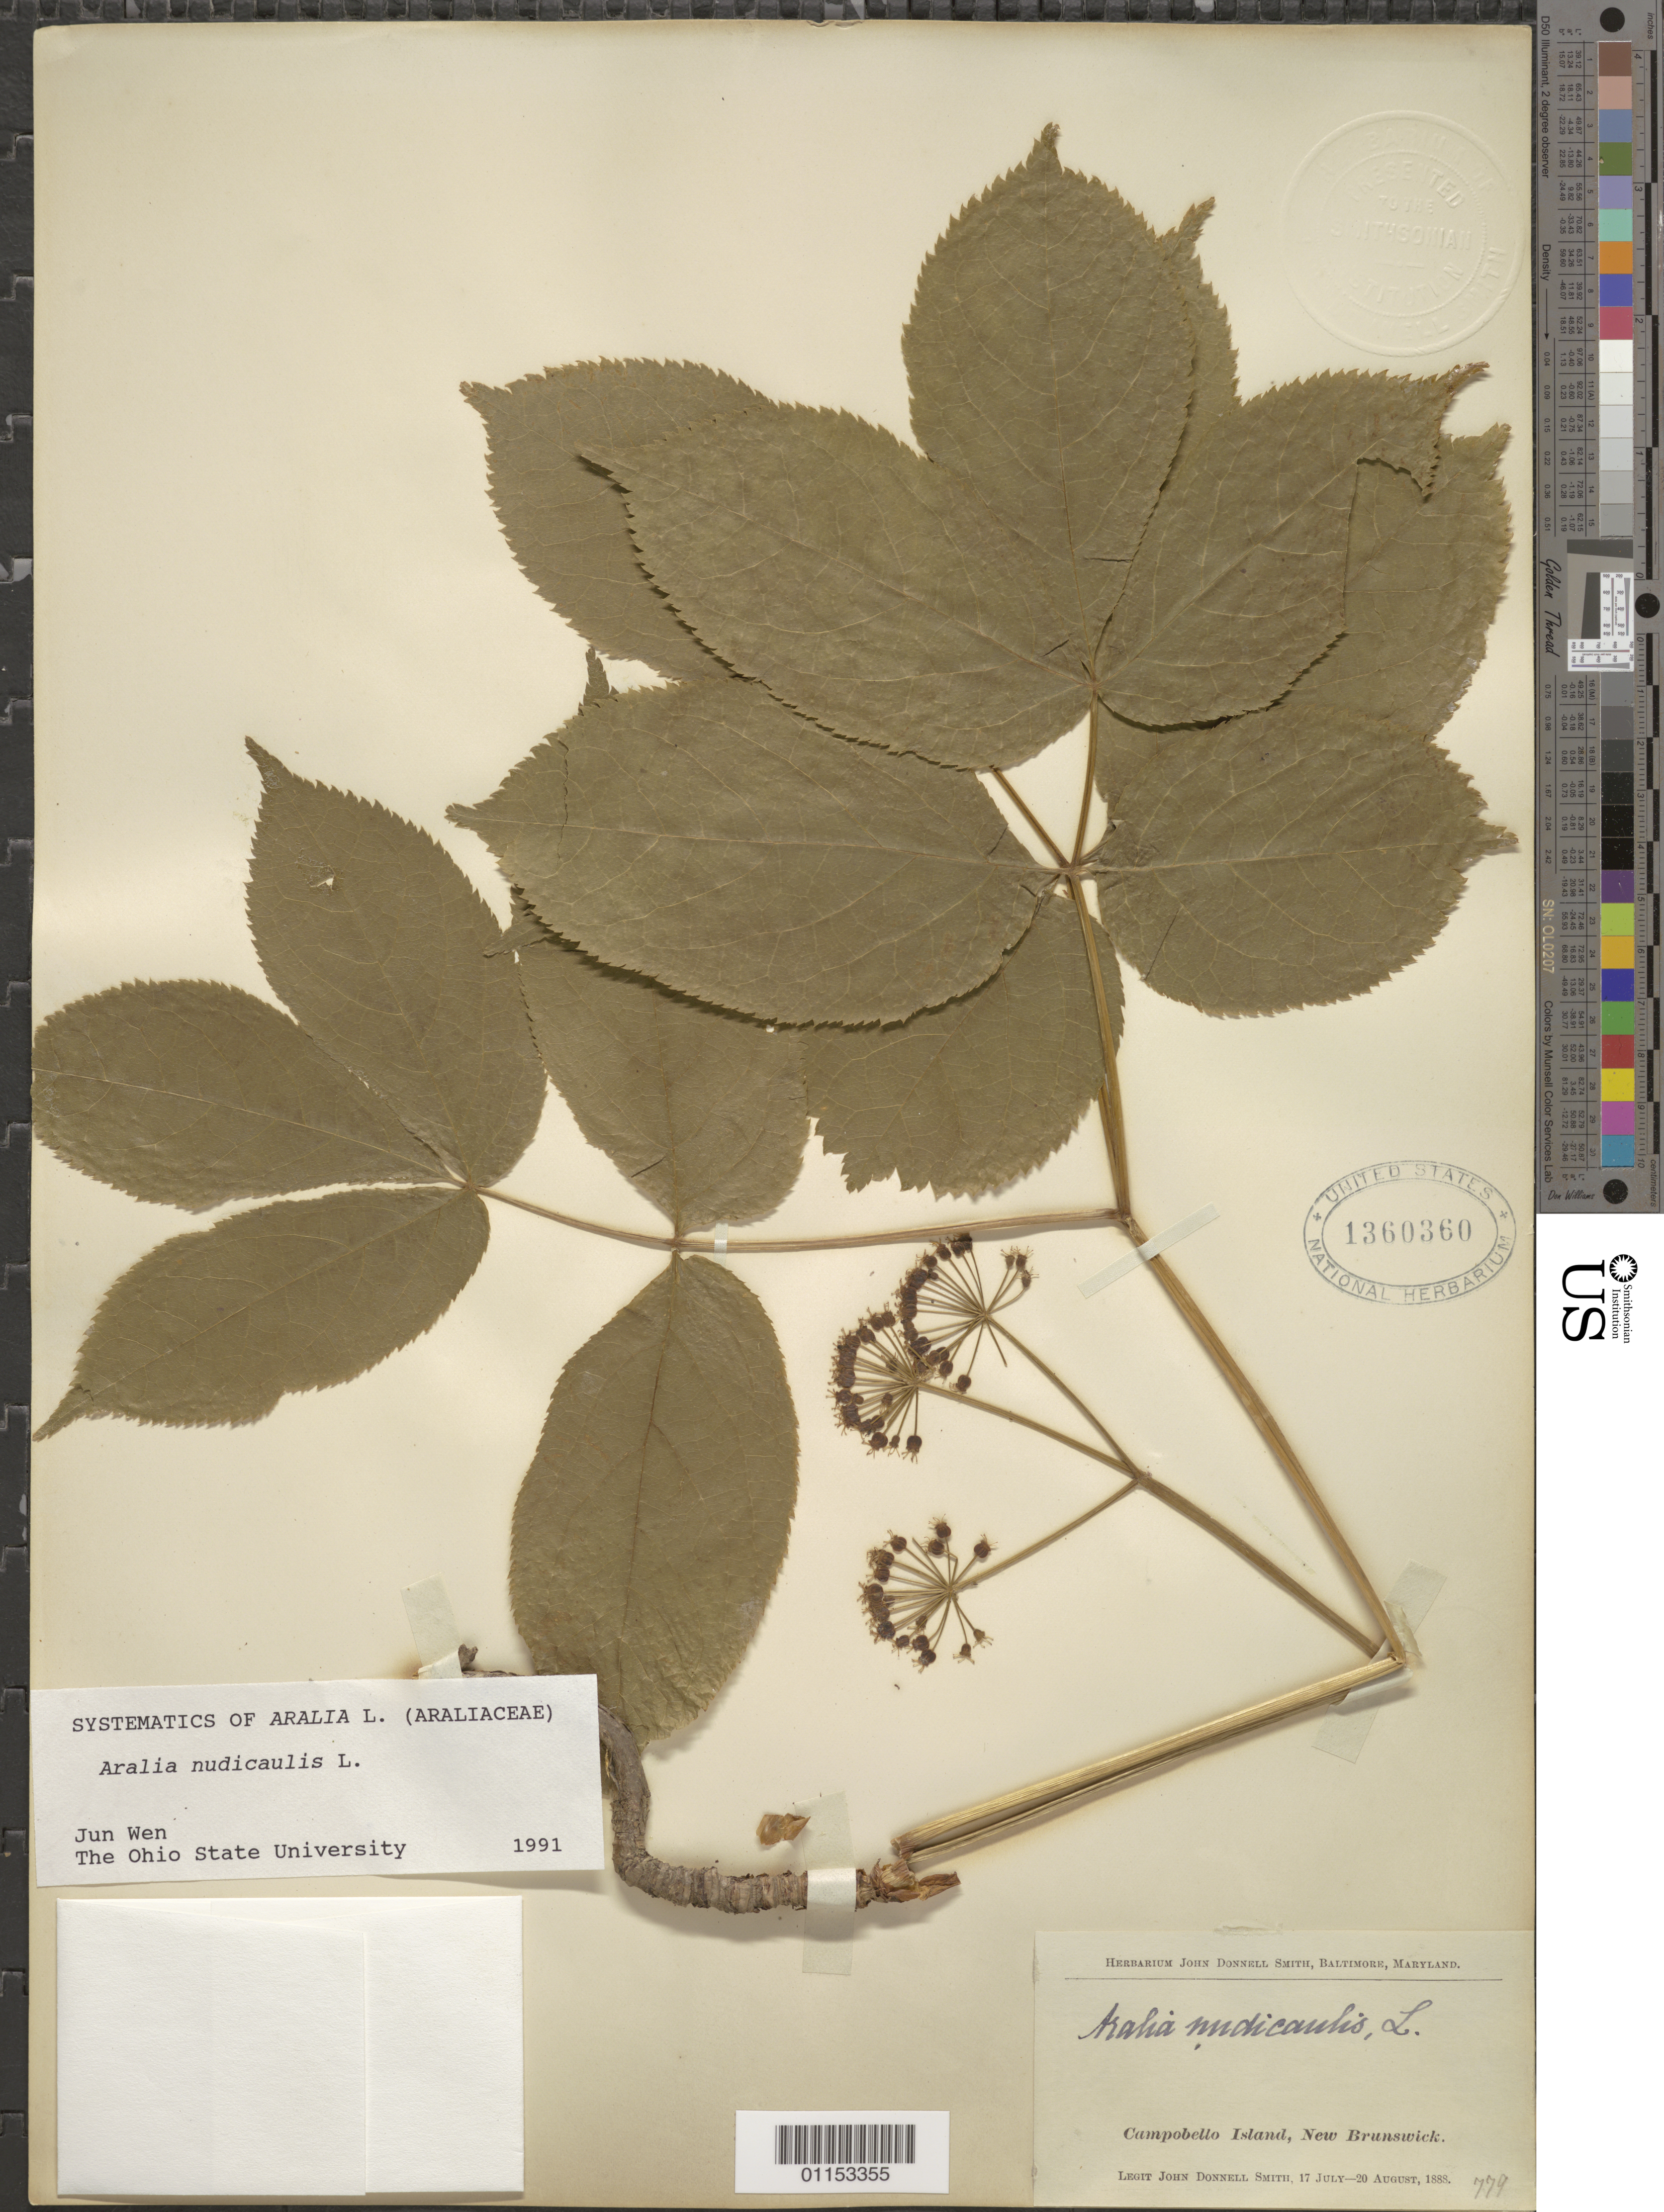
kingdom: Plantae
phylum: Tracheophyta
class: Magnoliopsida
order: Apiales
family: Araliaceae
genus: Aralia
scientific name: Aralia nudicaulis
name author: L.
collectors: J. Donnell Smith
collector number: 779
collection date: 1888-07-17/1888-08-20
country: Canada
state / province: New Brunswick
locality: Campobello Island.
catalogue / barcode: US 1360360